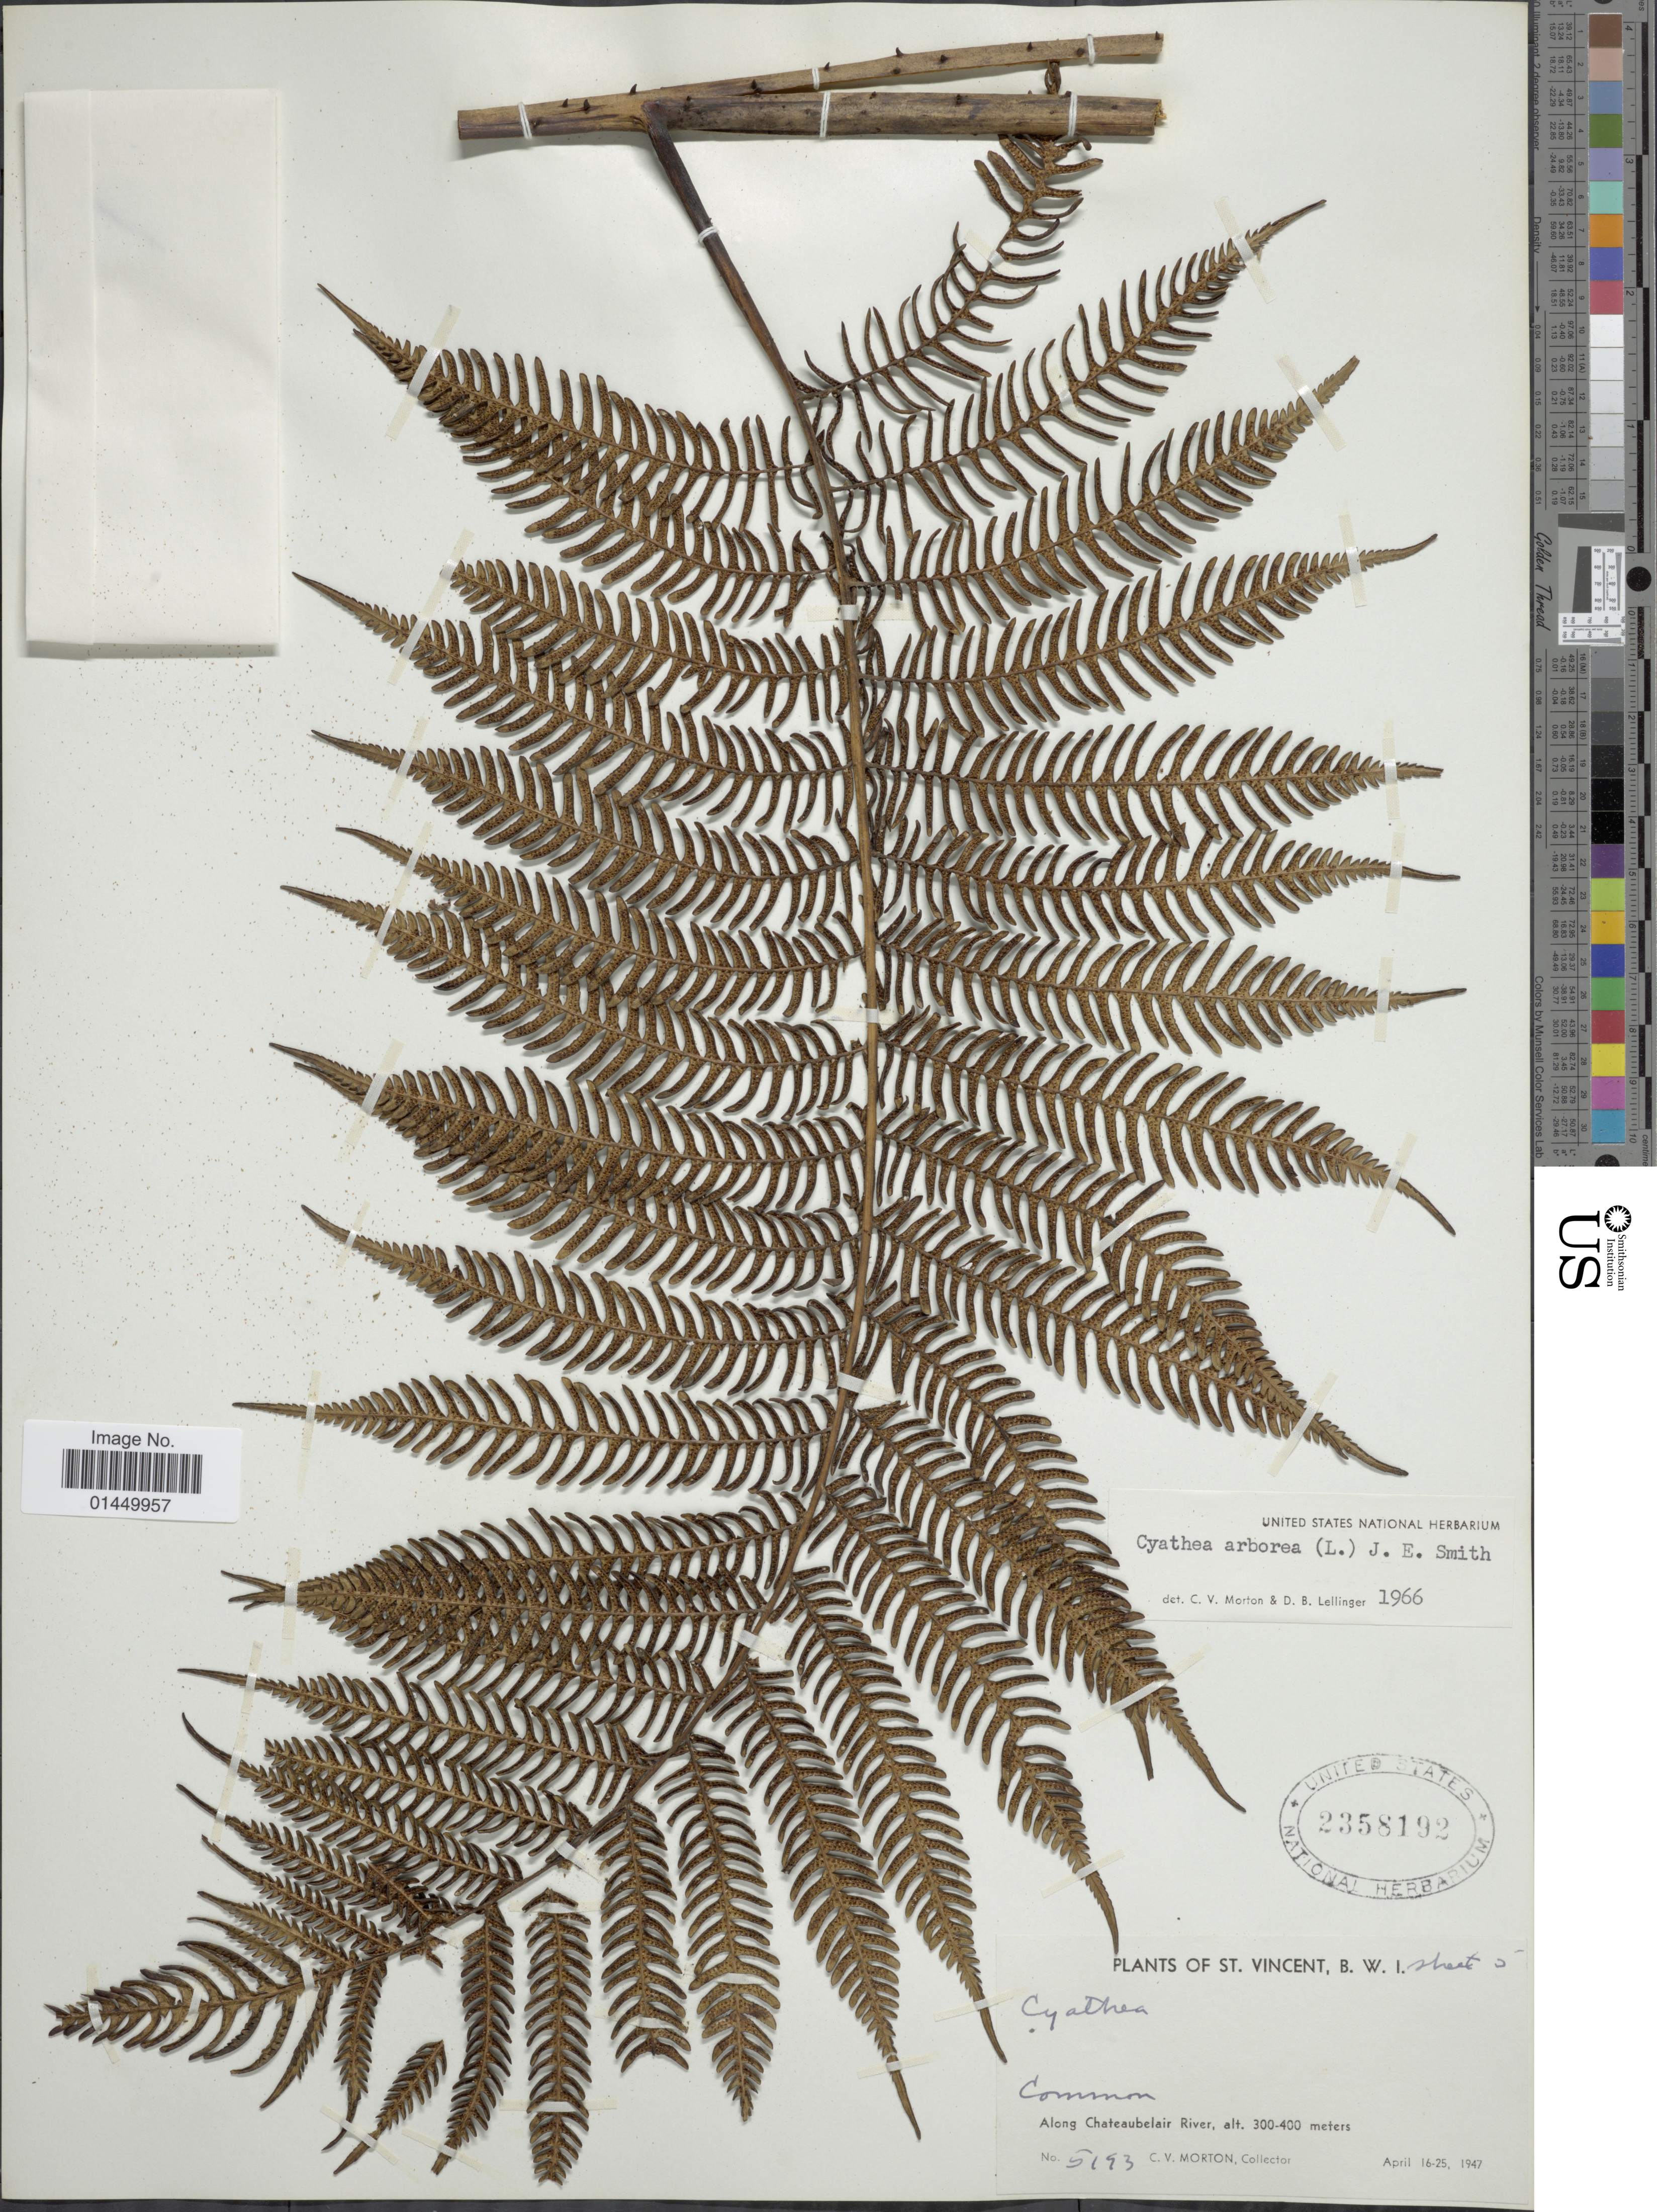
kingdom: Plantae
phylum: Tracheophyta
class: Polypodiopsida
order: Cyatheales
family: Cyatheaceae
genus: Cyathea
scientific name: Cyathea arborea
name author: (L.) Sm.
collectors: C. V. Morton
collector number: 5193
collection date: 1947-04-16/1947-04-25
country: St. Vincent - Grenadines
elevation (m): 300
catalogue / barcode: US 2358192